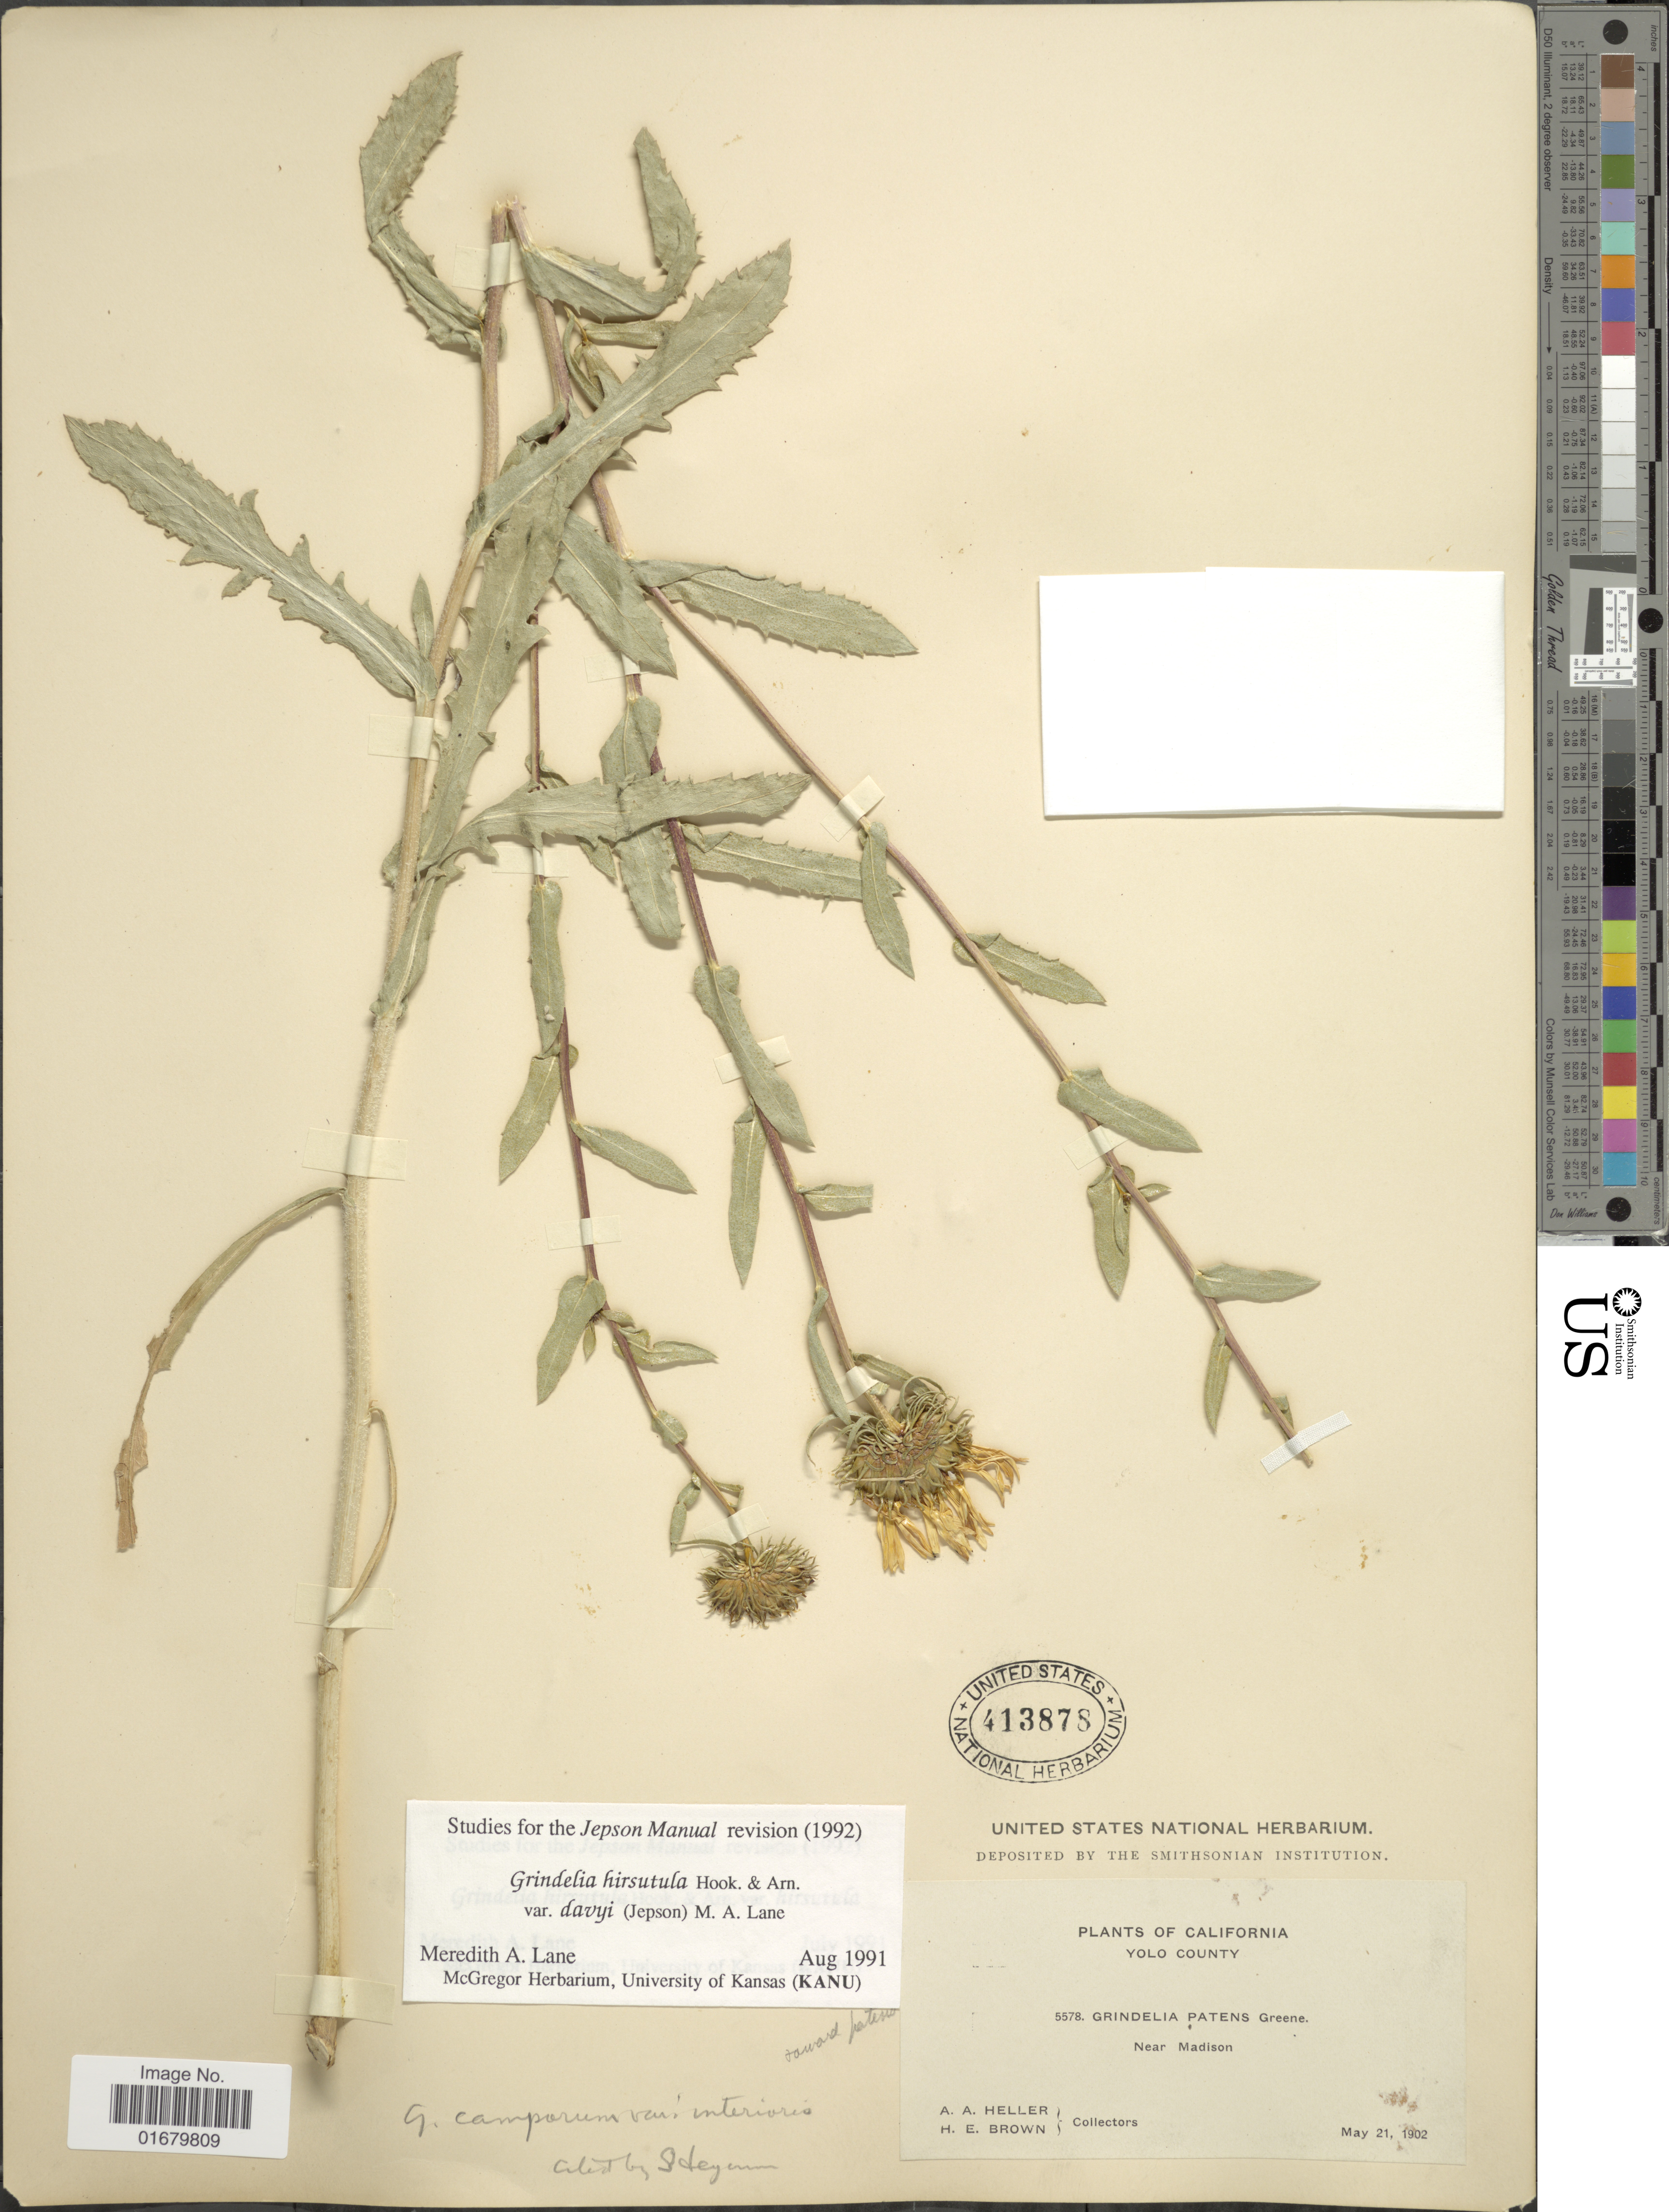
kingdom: Plantae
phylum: Tracheophyta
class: Magnoliopsida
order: Asterales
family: Asteraceae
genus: Grindelia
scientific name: Grindelia hirsutula var. davyi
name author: (Jeps.) M.A. Lane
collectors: A. A. Heller & H. E. Brown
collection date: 1902-05-21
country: United States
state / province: California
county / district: Yolo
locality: Yolo County, near Madison.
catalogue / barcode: US 413878